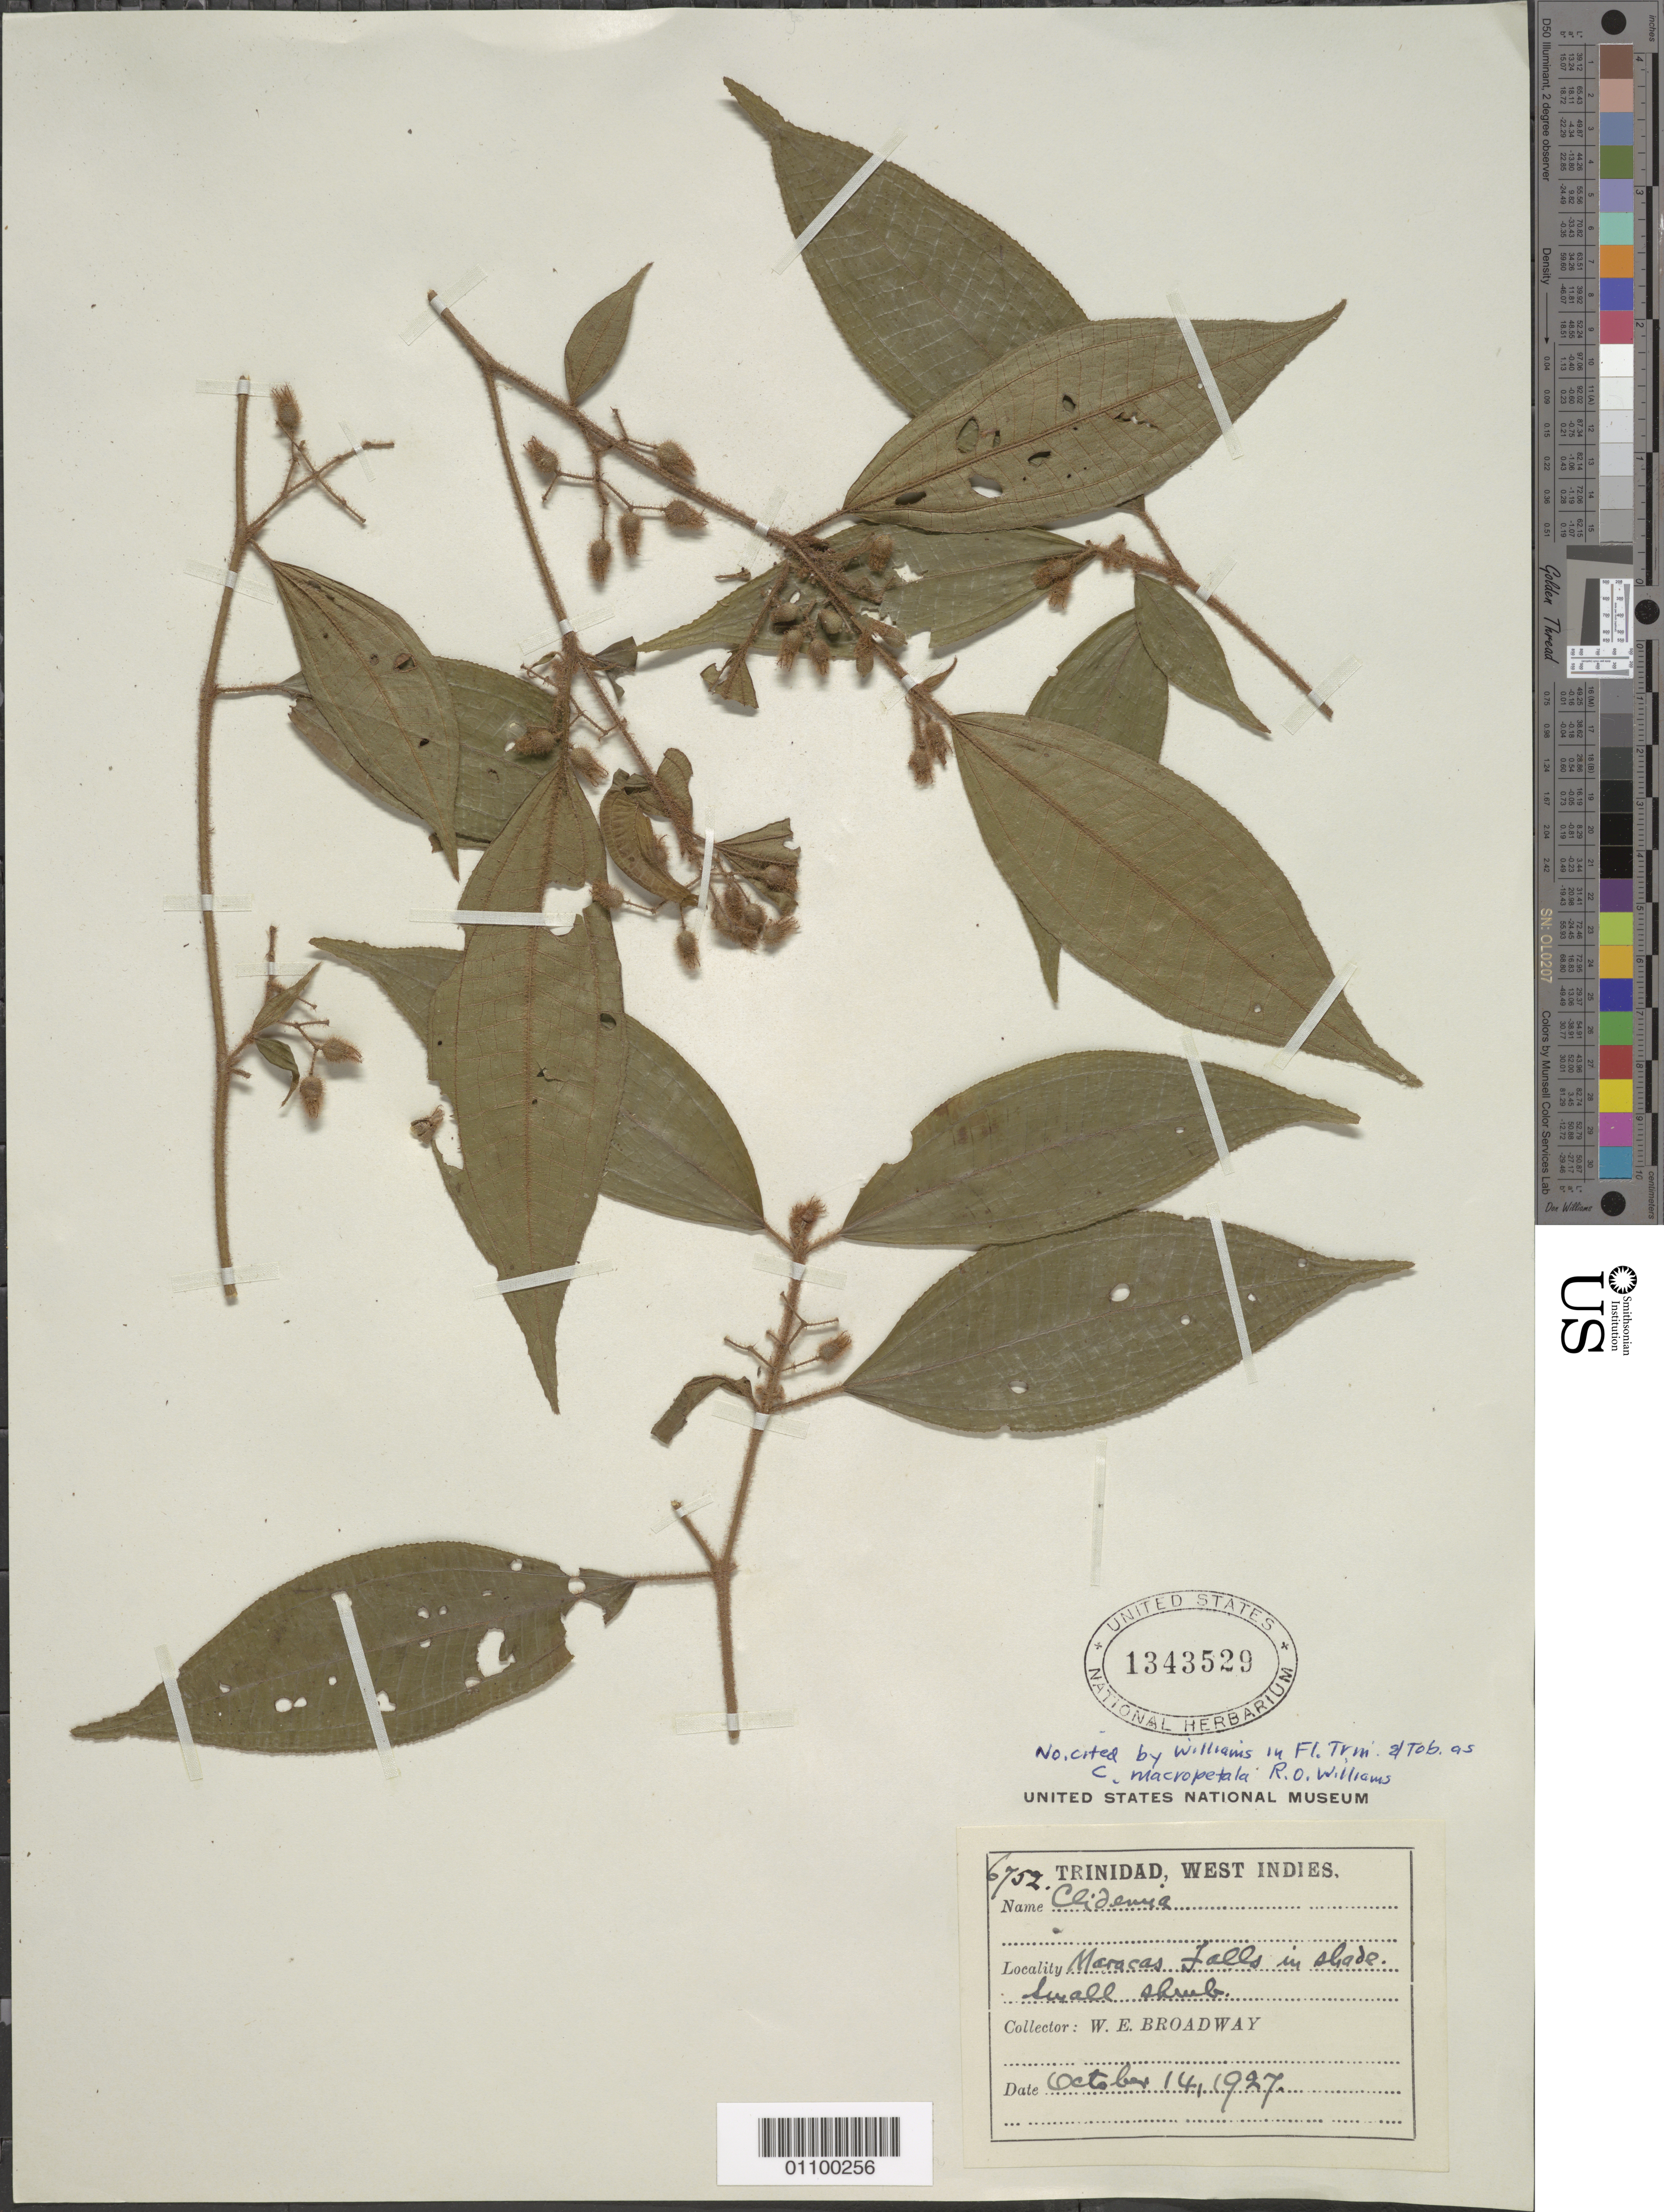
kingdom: Plantae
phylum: Tracheophyta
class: Magnoliopsida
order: Myrtales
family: Melastomataceae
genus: Clidemia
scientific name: Clidemia macropetala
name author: R.O. Williams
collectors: W. E. Broadway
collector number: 6752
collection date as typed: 14 Oct 1927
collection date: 1927-10-14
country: Trinidad and Tobago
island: Trinidad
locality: Maracas Falls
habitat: in shade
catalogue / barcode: US 1343529